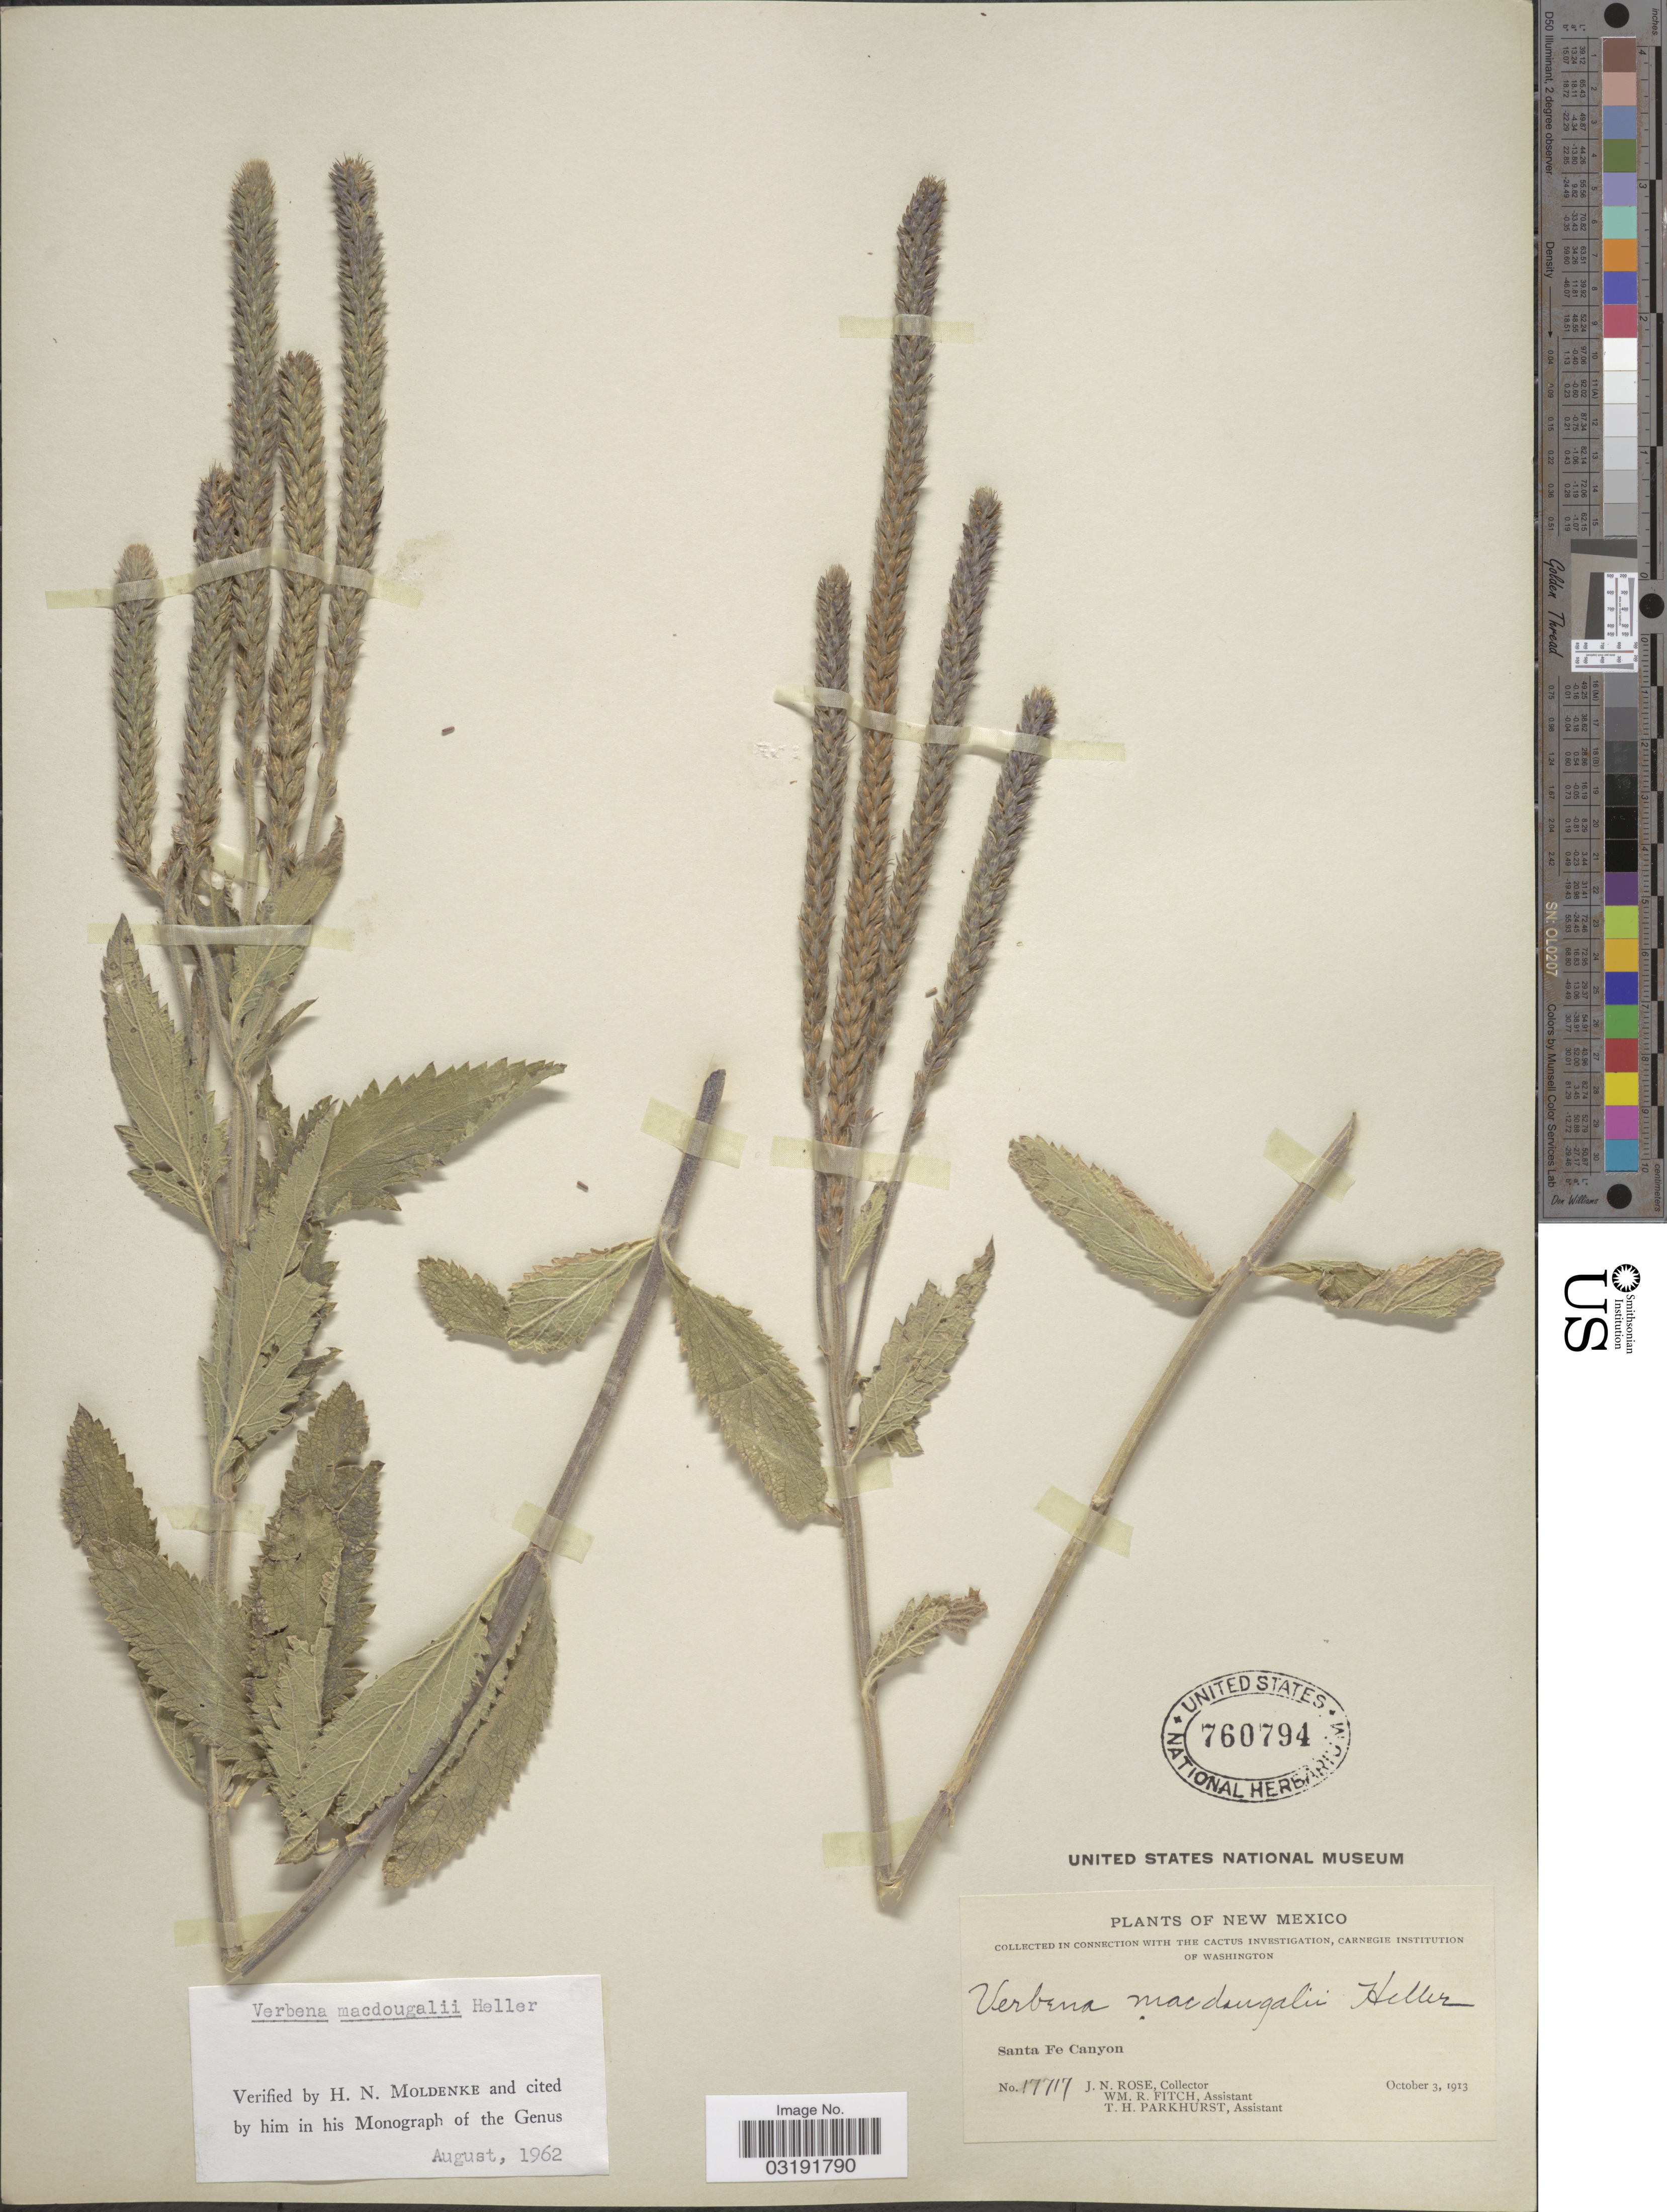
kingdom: Plantae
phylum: Tracheophyta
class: Magnoliopsida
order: Lamiales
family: Verbenaceae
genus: Verbena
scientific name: Verbena macdougalii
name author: A. Heller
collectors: J. N. Rose, W. R. Fitch & T. Parkhurst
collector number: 17717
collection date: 1913-10-03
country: United States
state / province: New Mexico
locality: Santa Fe Canyon.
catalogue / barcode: US 760794